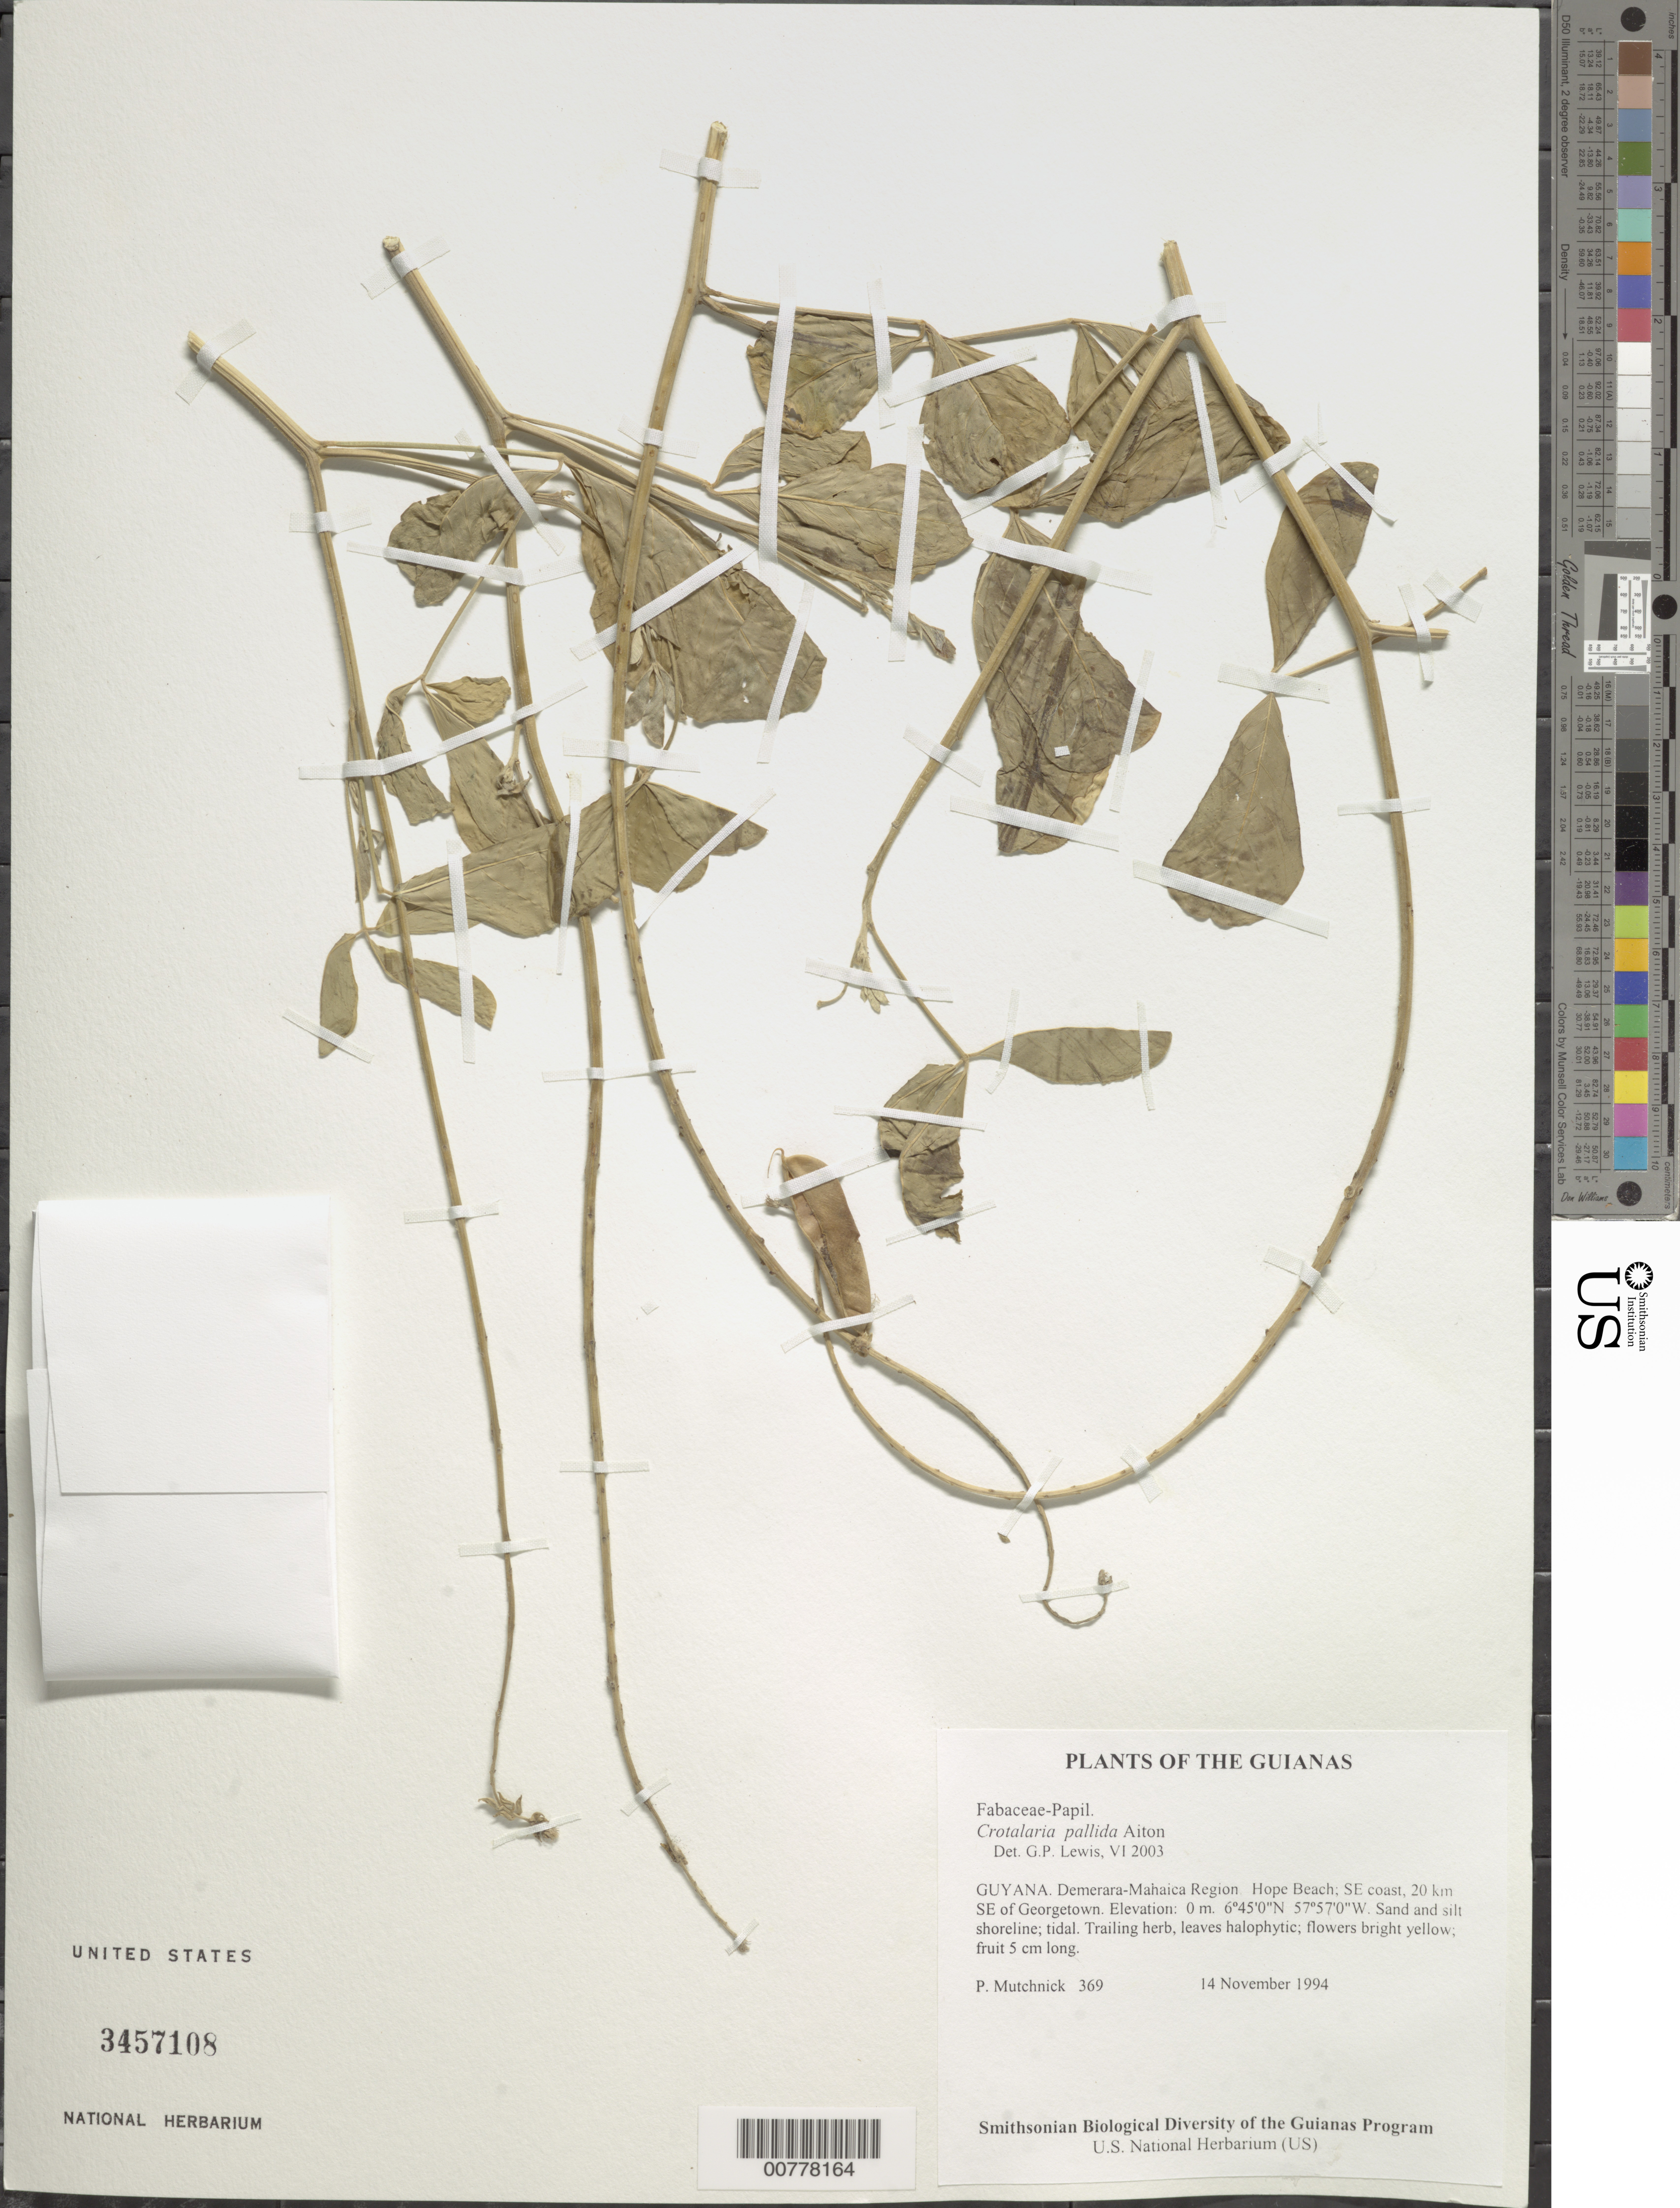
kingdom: Plantae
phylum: Tracheophyta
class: Magnoliopsida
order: Fabales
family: Fabaceae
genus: Crotalaria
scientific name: Crotalaria pallida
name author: Aiton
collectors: P. Mutchnick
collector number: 369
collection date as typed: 14 November 1994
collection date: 1994-11-14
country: Guyana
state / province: Demerara-Mahaica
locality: Hope Beach; SE coast, 20 km SE of Georgetown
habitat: Sand and silt shoreline; tidal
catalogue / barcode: US 3457108